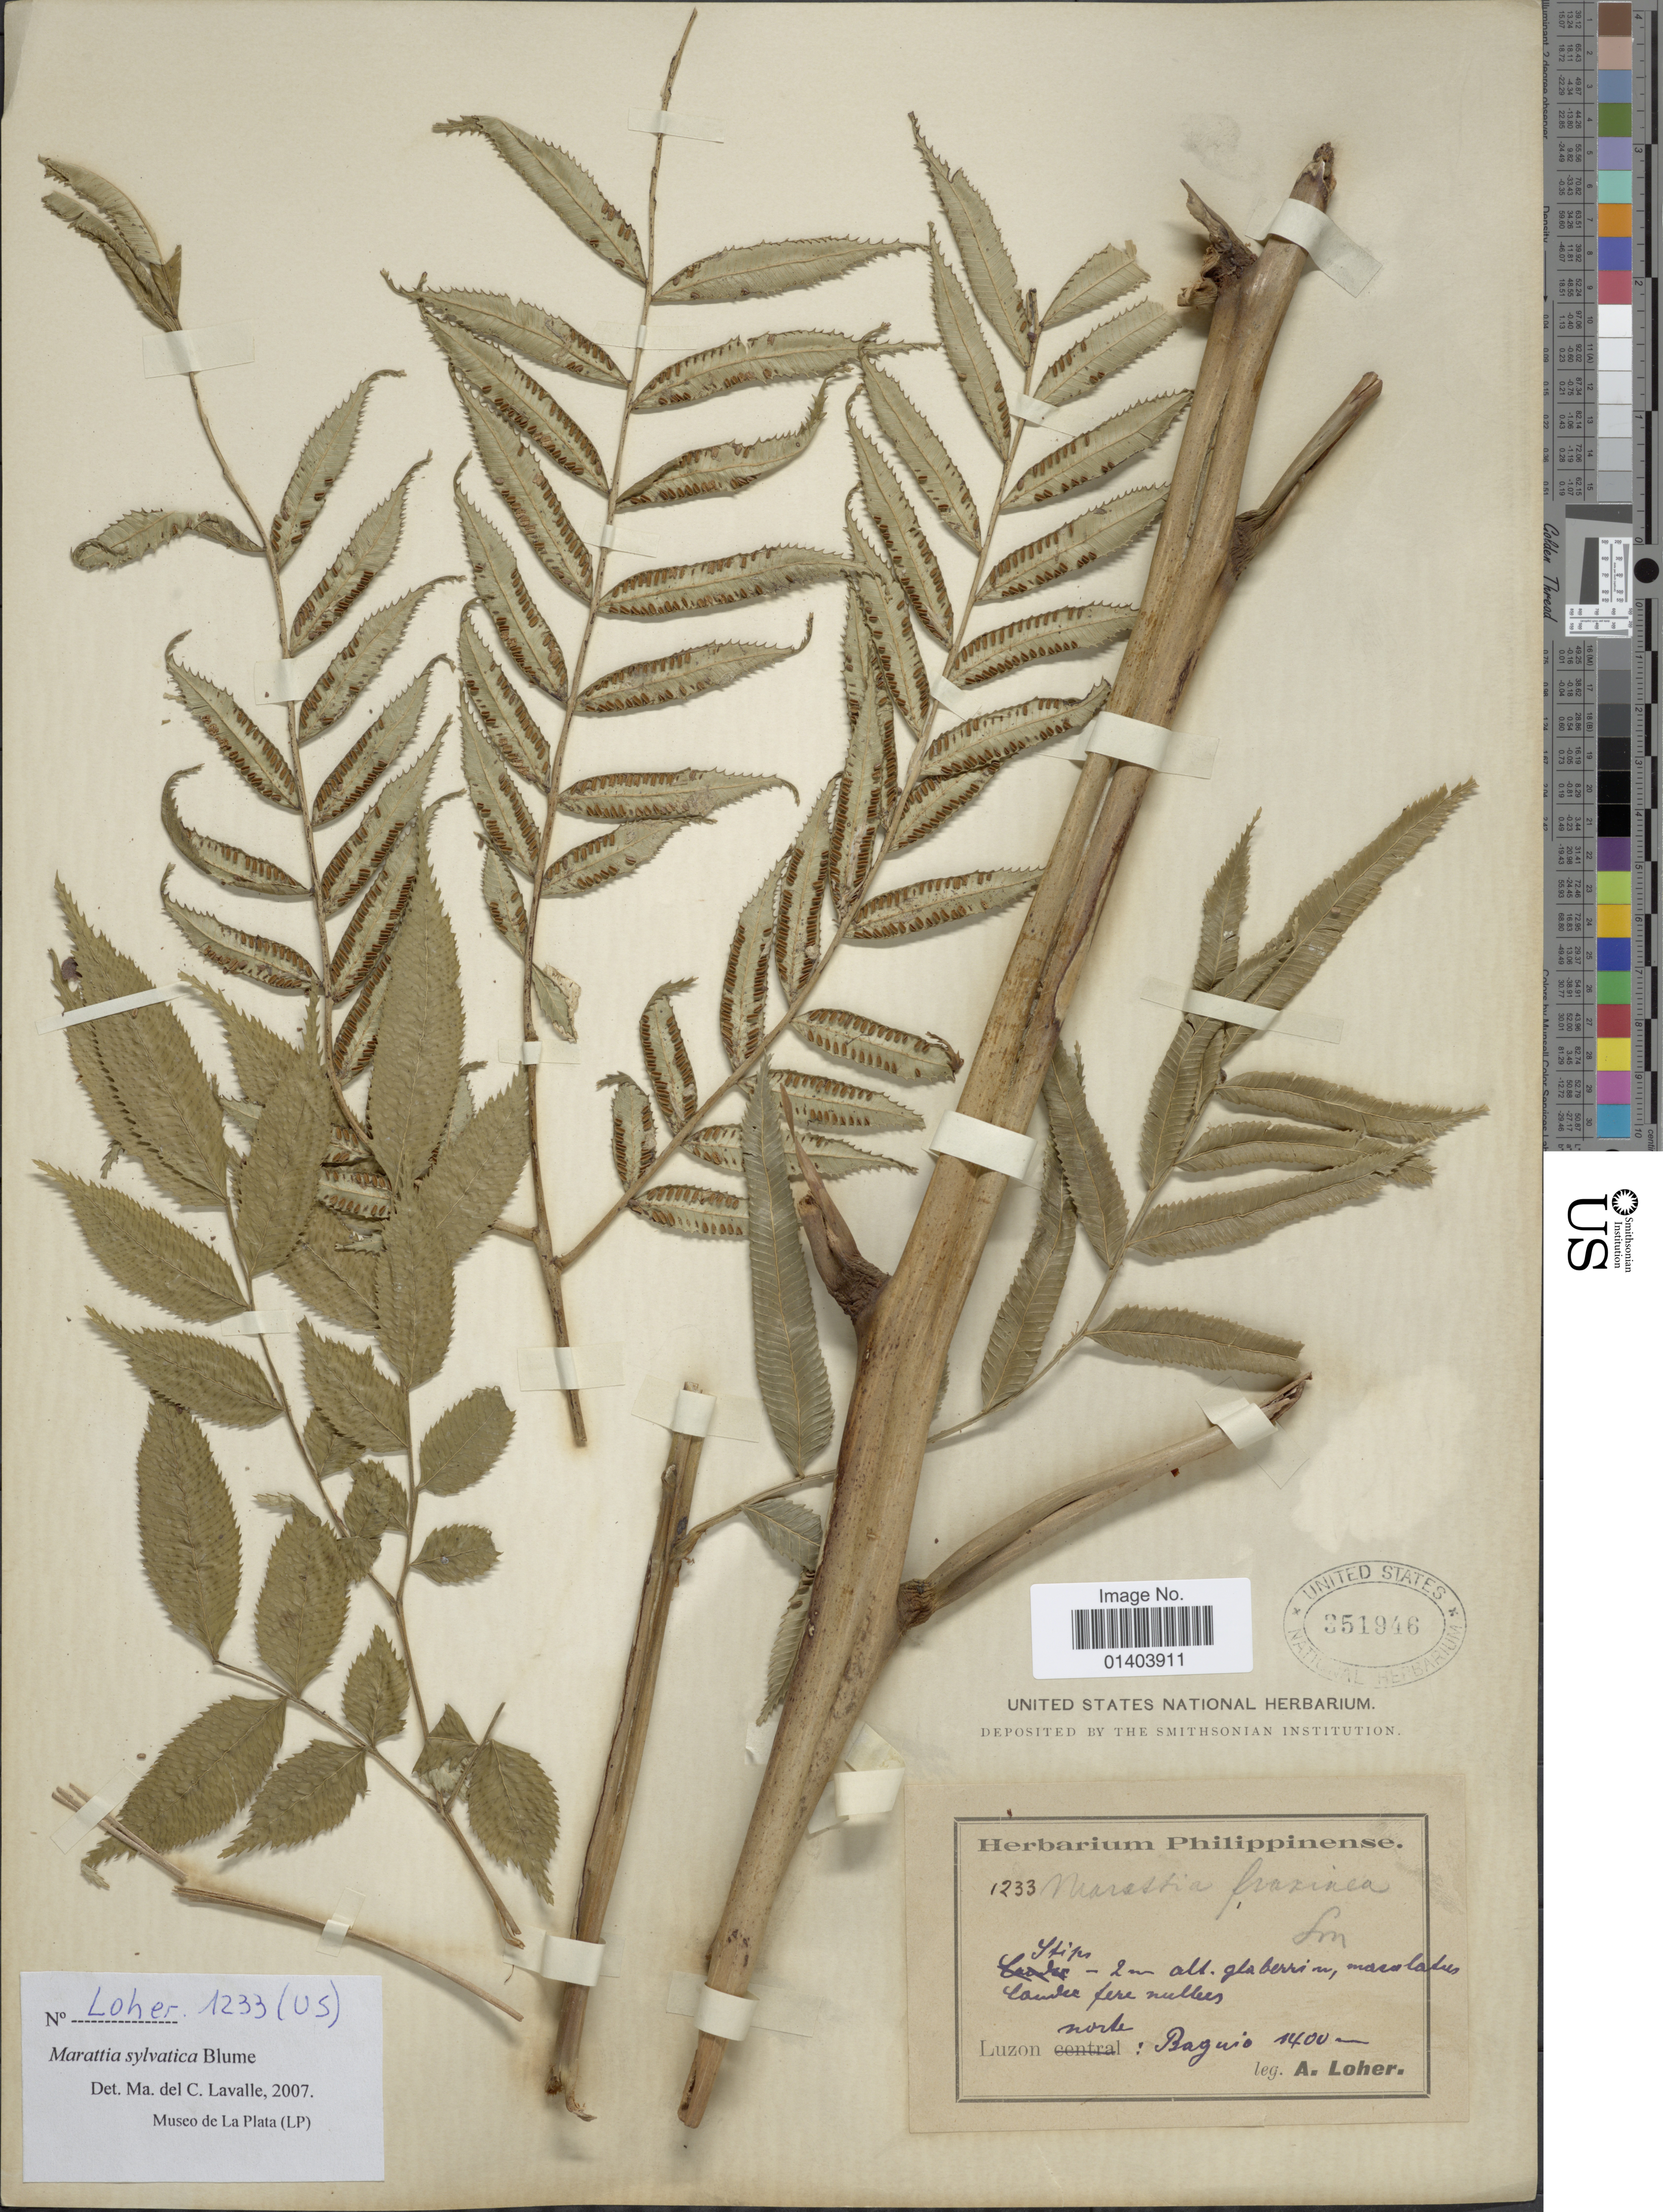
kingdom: Plantae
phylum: Tracheophyta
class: Polypodiopsida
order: Marattiales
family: Marattiaceae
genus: Ptisana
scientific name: Ptisana sylvatica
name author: (Blume) Murdock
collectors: A. Loher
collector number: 1233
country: Philippines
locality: Luzon norte Baguio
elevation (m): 1400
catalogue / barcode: US 351946